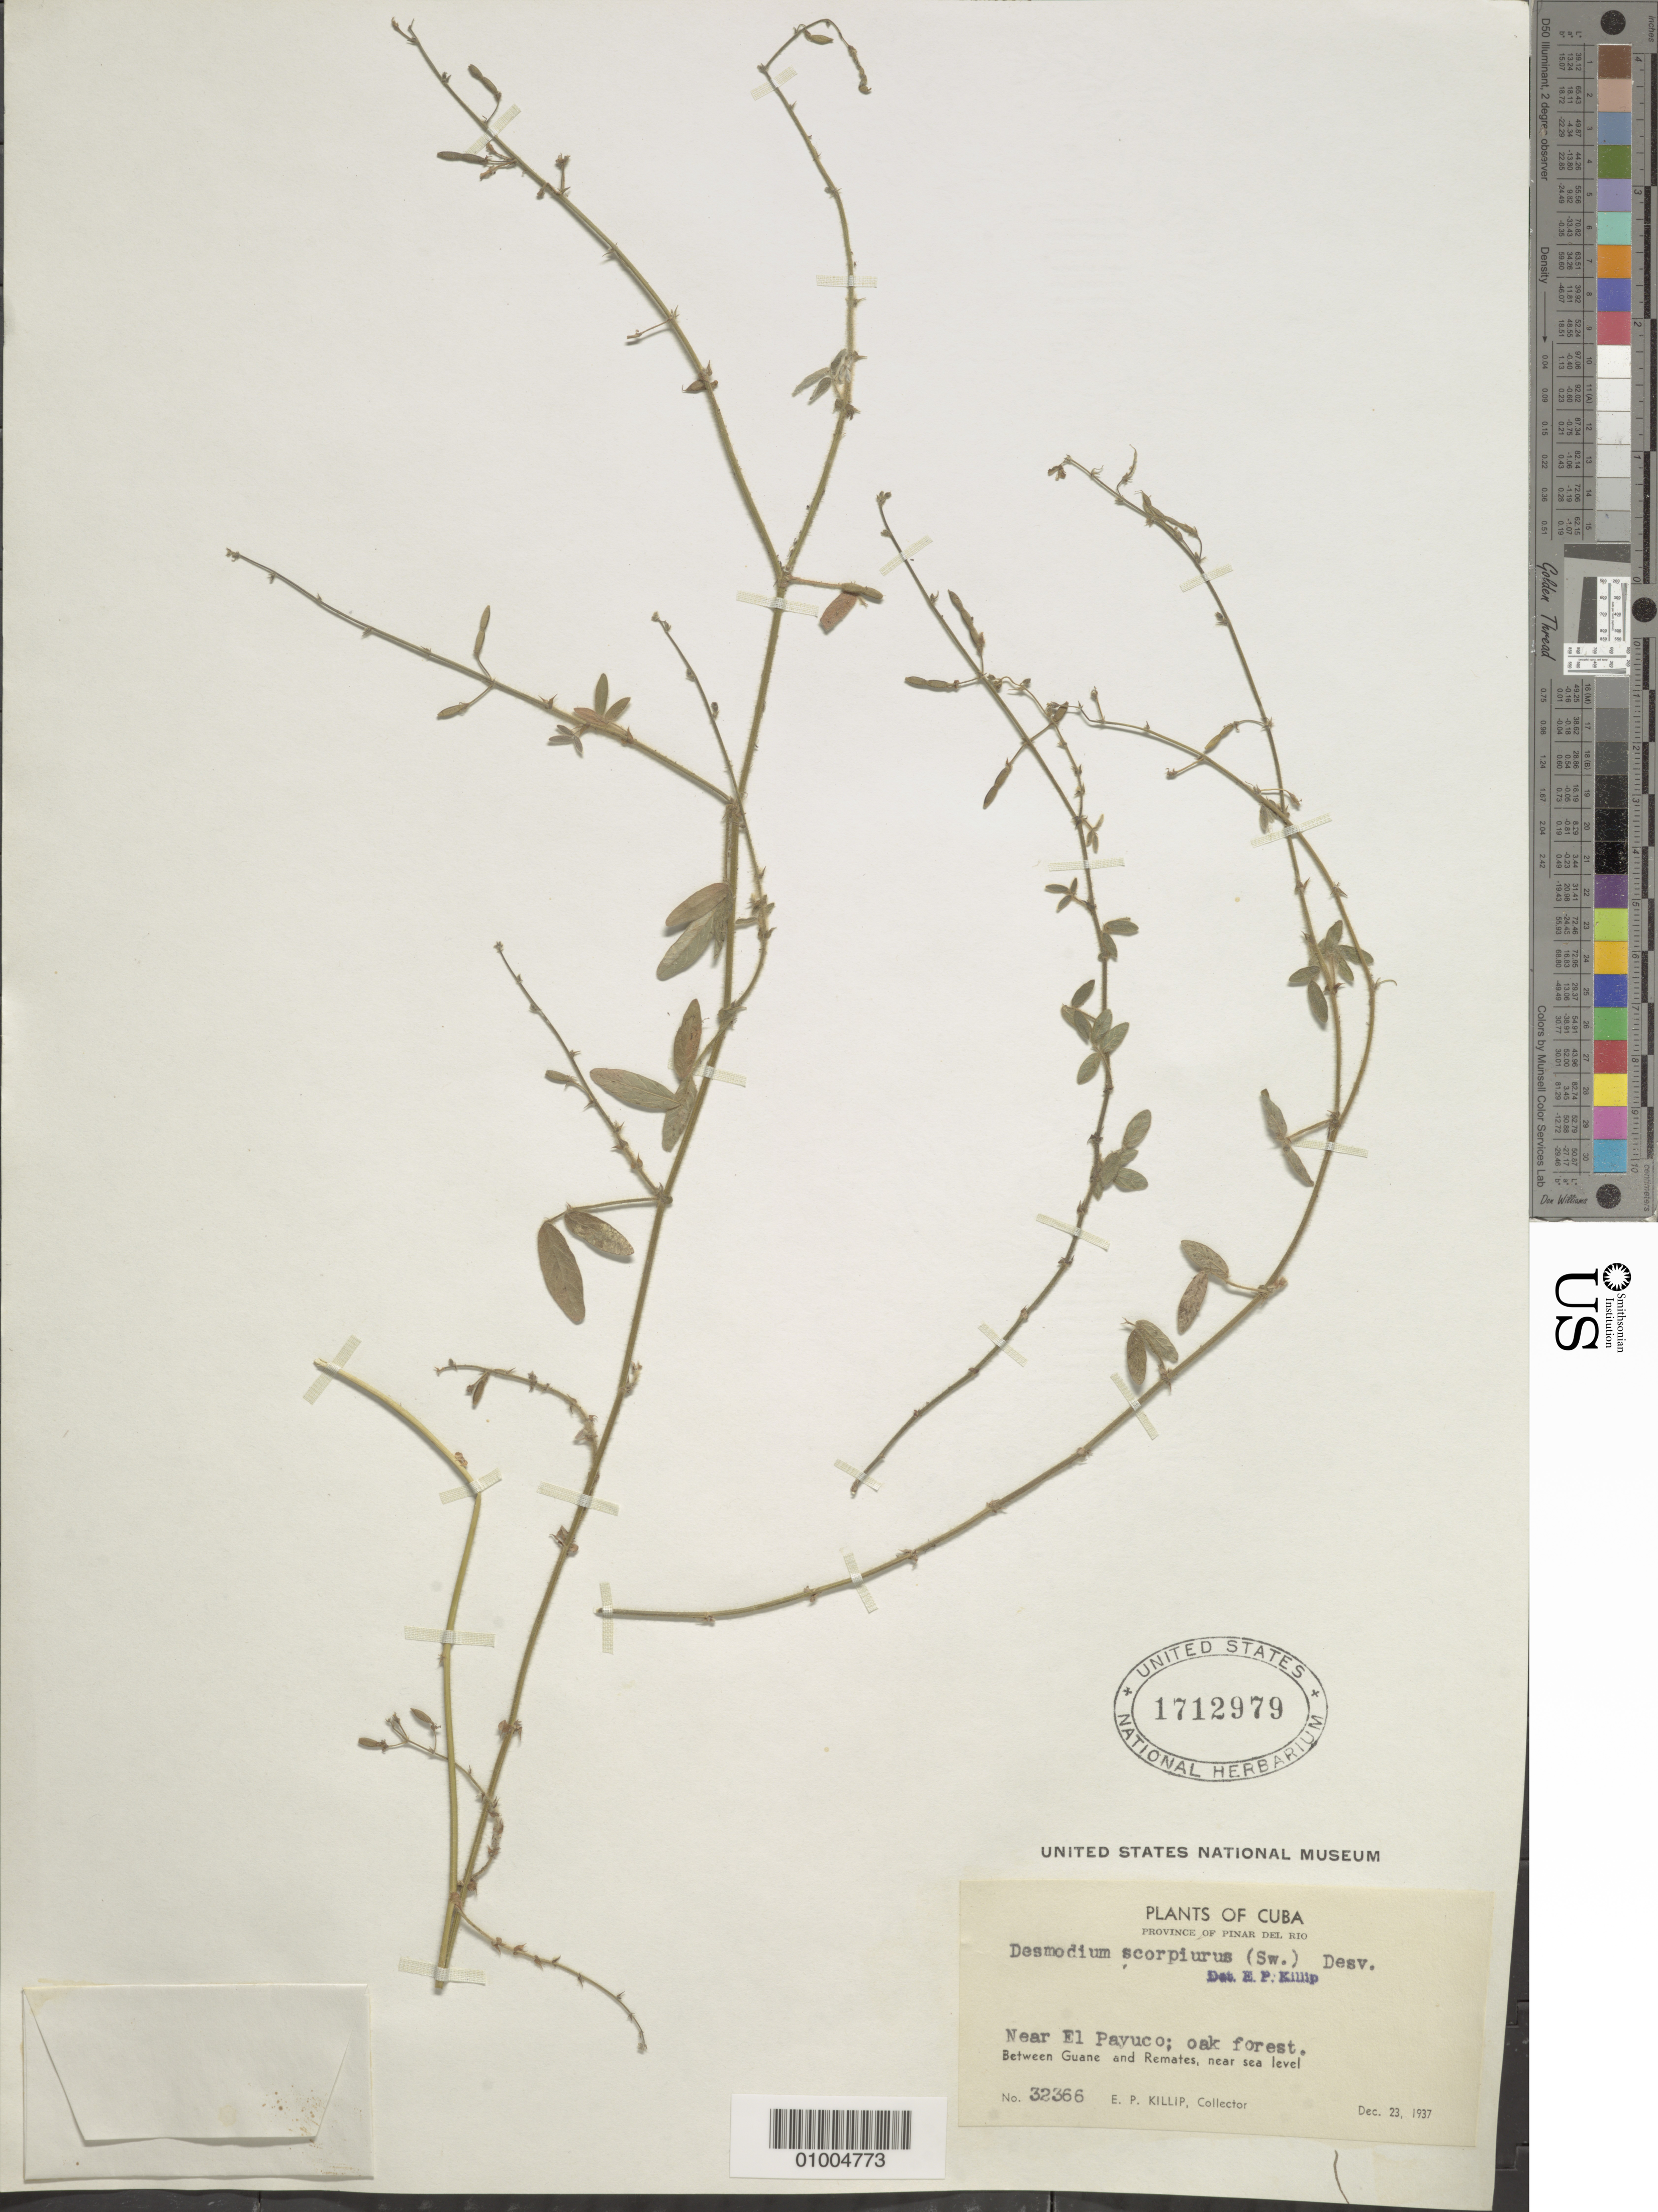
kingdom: Plantae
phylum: Tracheophyta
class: Magnoliopsida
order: Fabales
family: Fabaceae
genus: Desmodium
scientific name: Desmodium scorpiurus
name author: (Sw.) Desv. ex DC.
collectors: E. P. Killip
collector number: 32366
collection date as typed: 23 Dec 1937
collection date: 1937-12-23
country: Cuba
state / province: Pinar del Rio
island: Cuba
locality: Near El Payuco; oak forest Between Guane and Remates, near sea level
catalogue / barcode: US 1712979